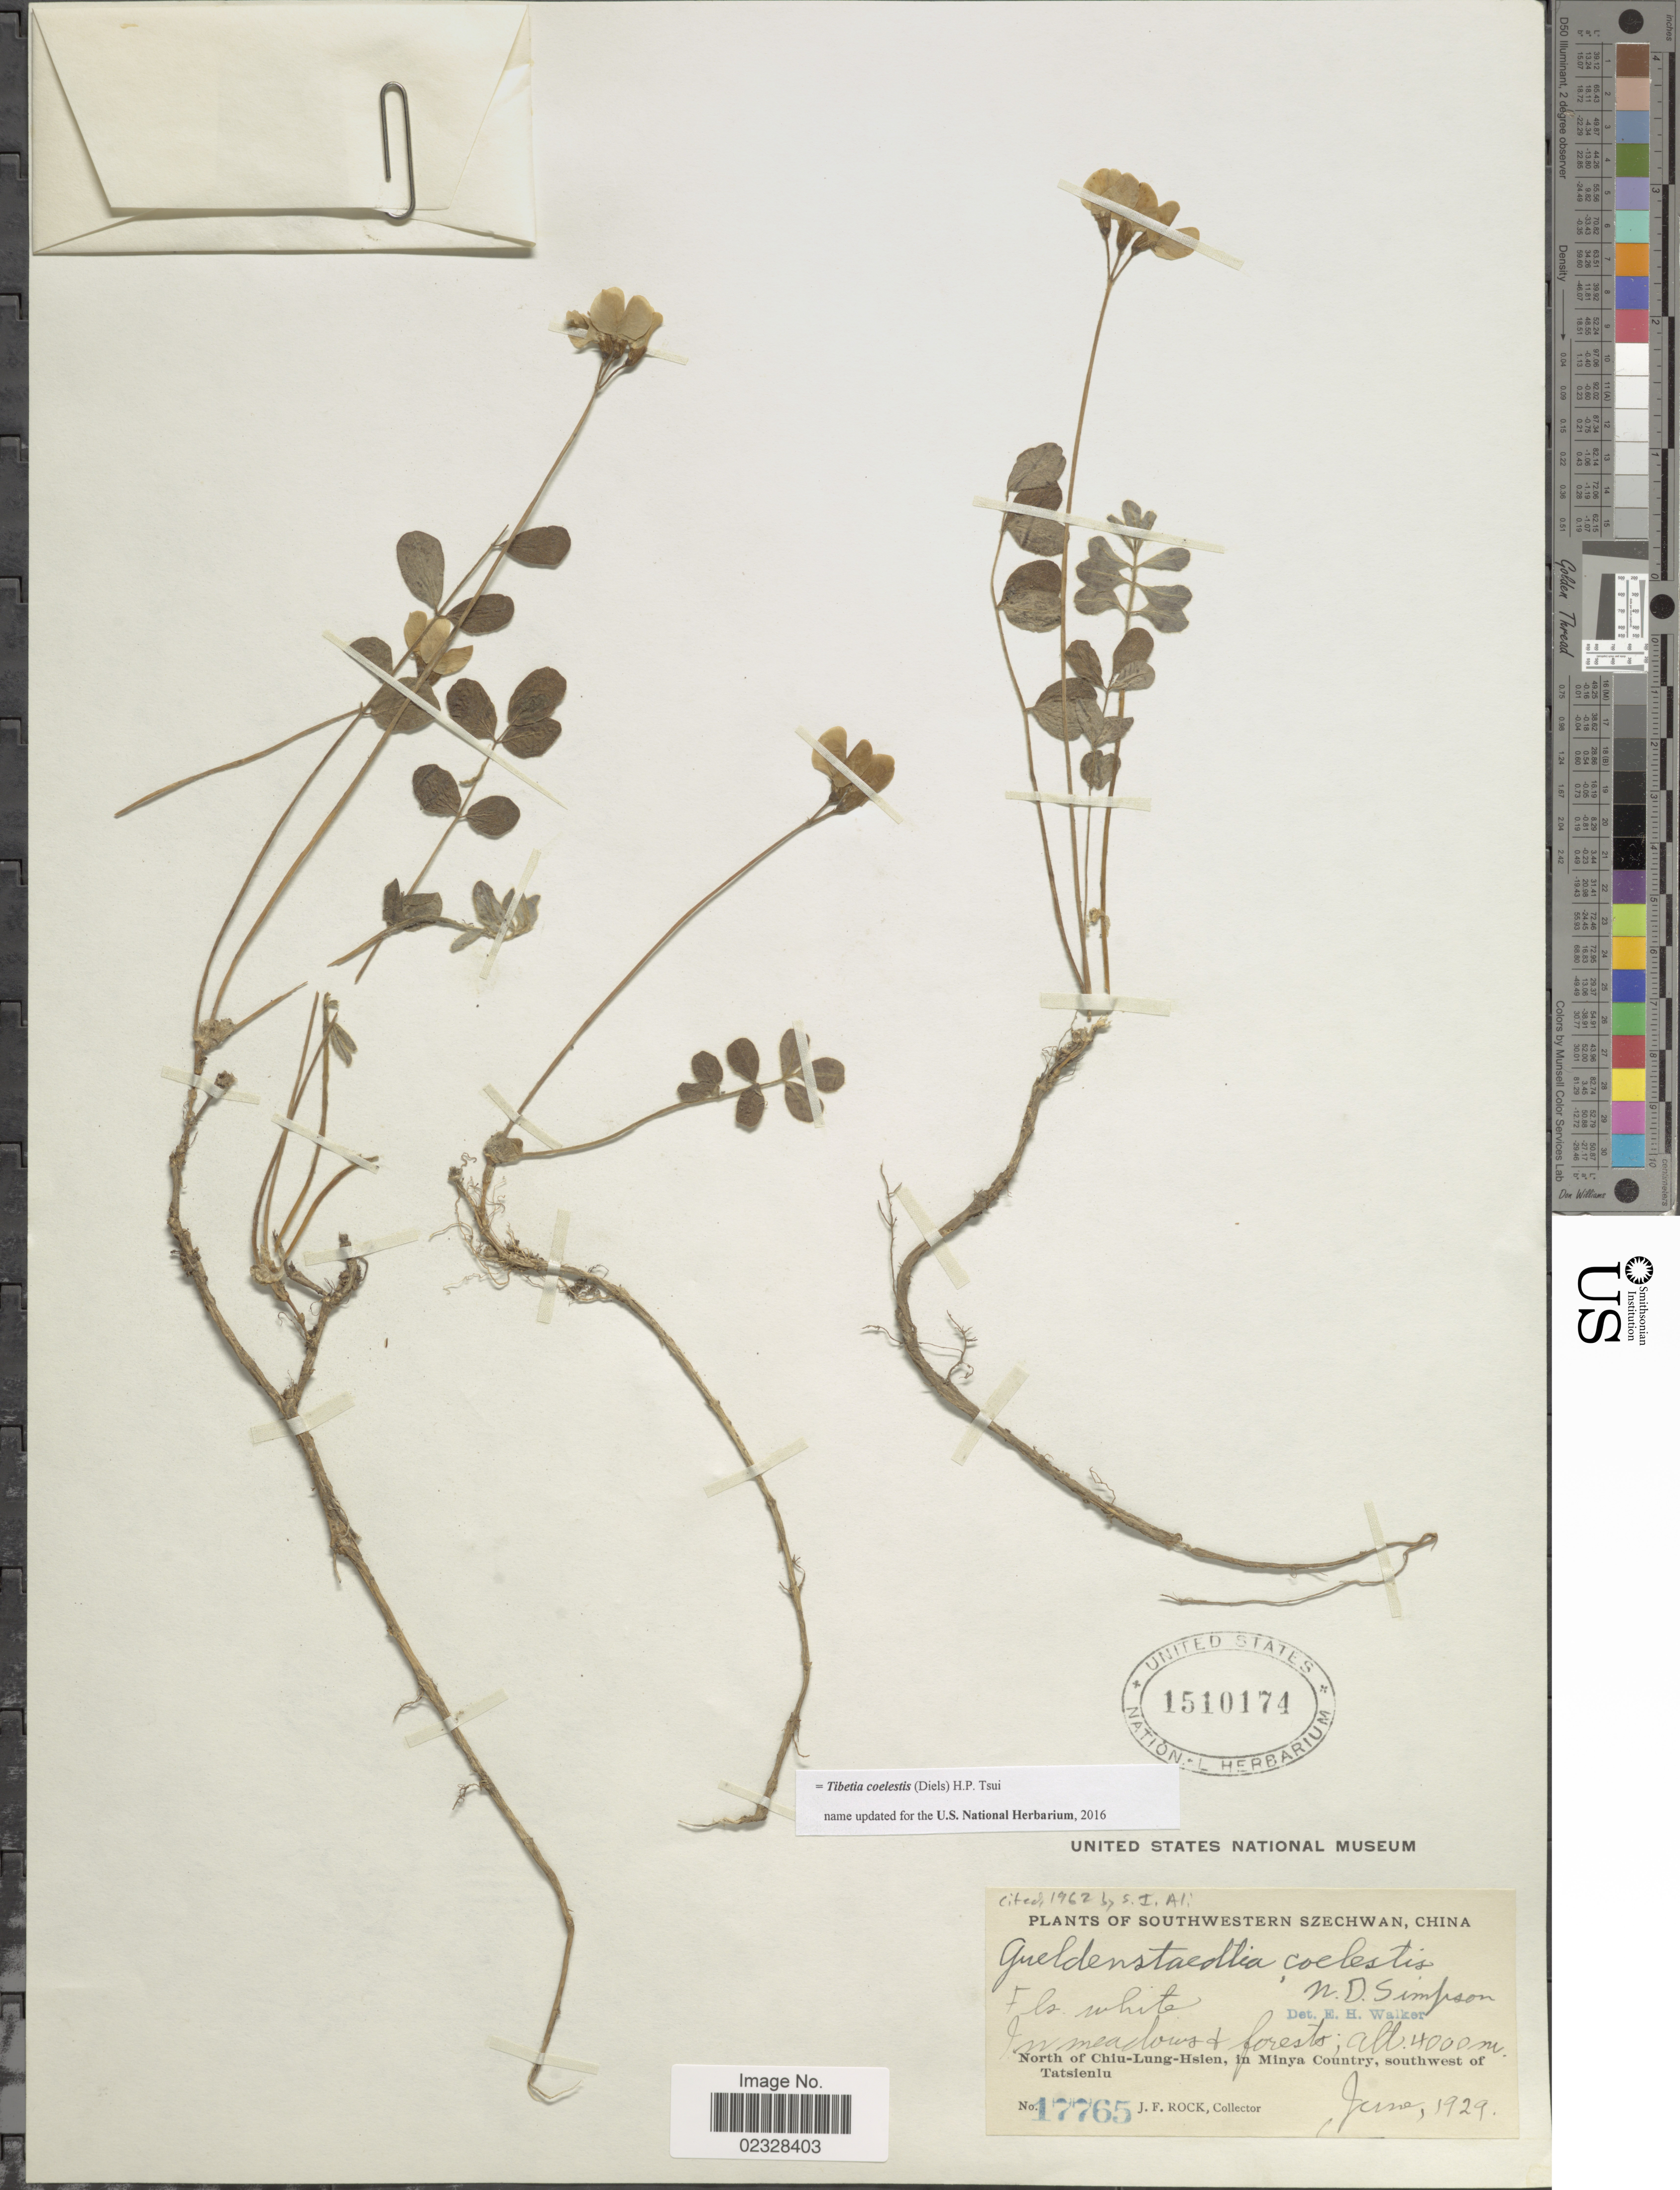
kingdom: Plantae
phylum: Tracheophyta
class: Magnoliopsida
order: Fabales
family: Fabaceae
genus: Tibetia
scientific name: Tibetia coelestis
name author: (Diels) H.B. Cui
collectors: J. Rock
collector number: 17765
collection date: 1929-06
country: China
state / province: Sichuan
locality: Southwestern Szechwan, in meadows and forests, North of Chiu-Lung-Hsie, in Minya Country, southwest of Tatsienlu.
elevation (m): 4000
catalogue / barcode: US 1510174